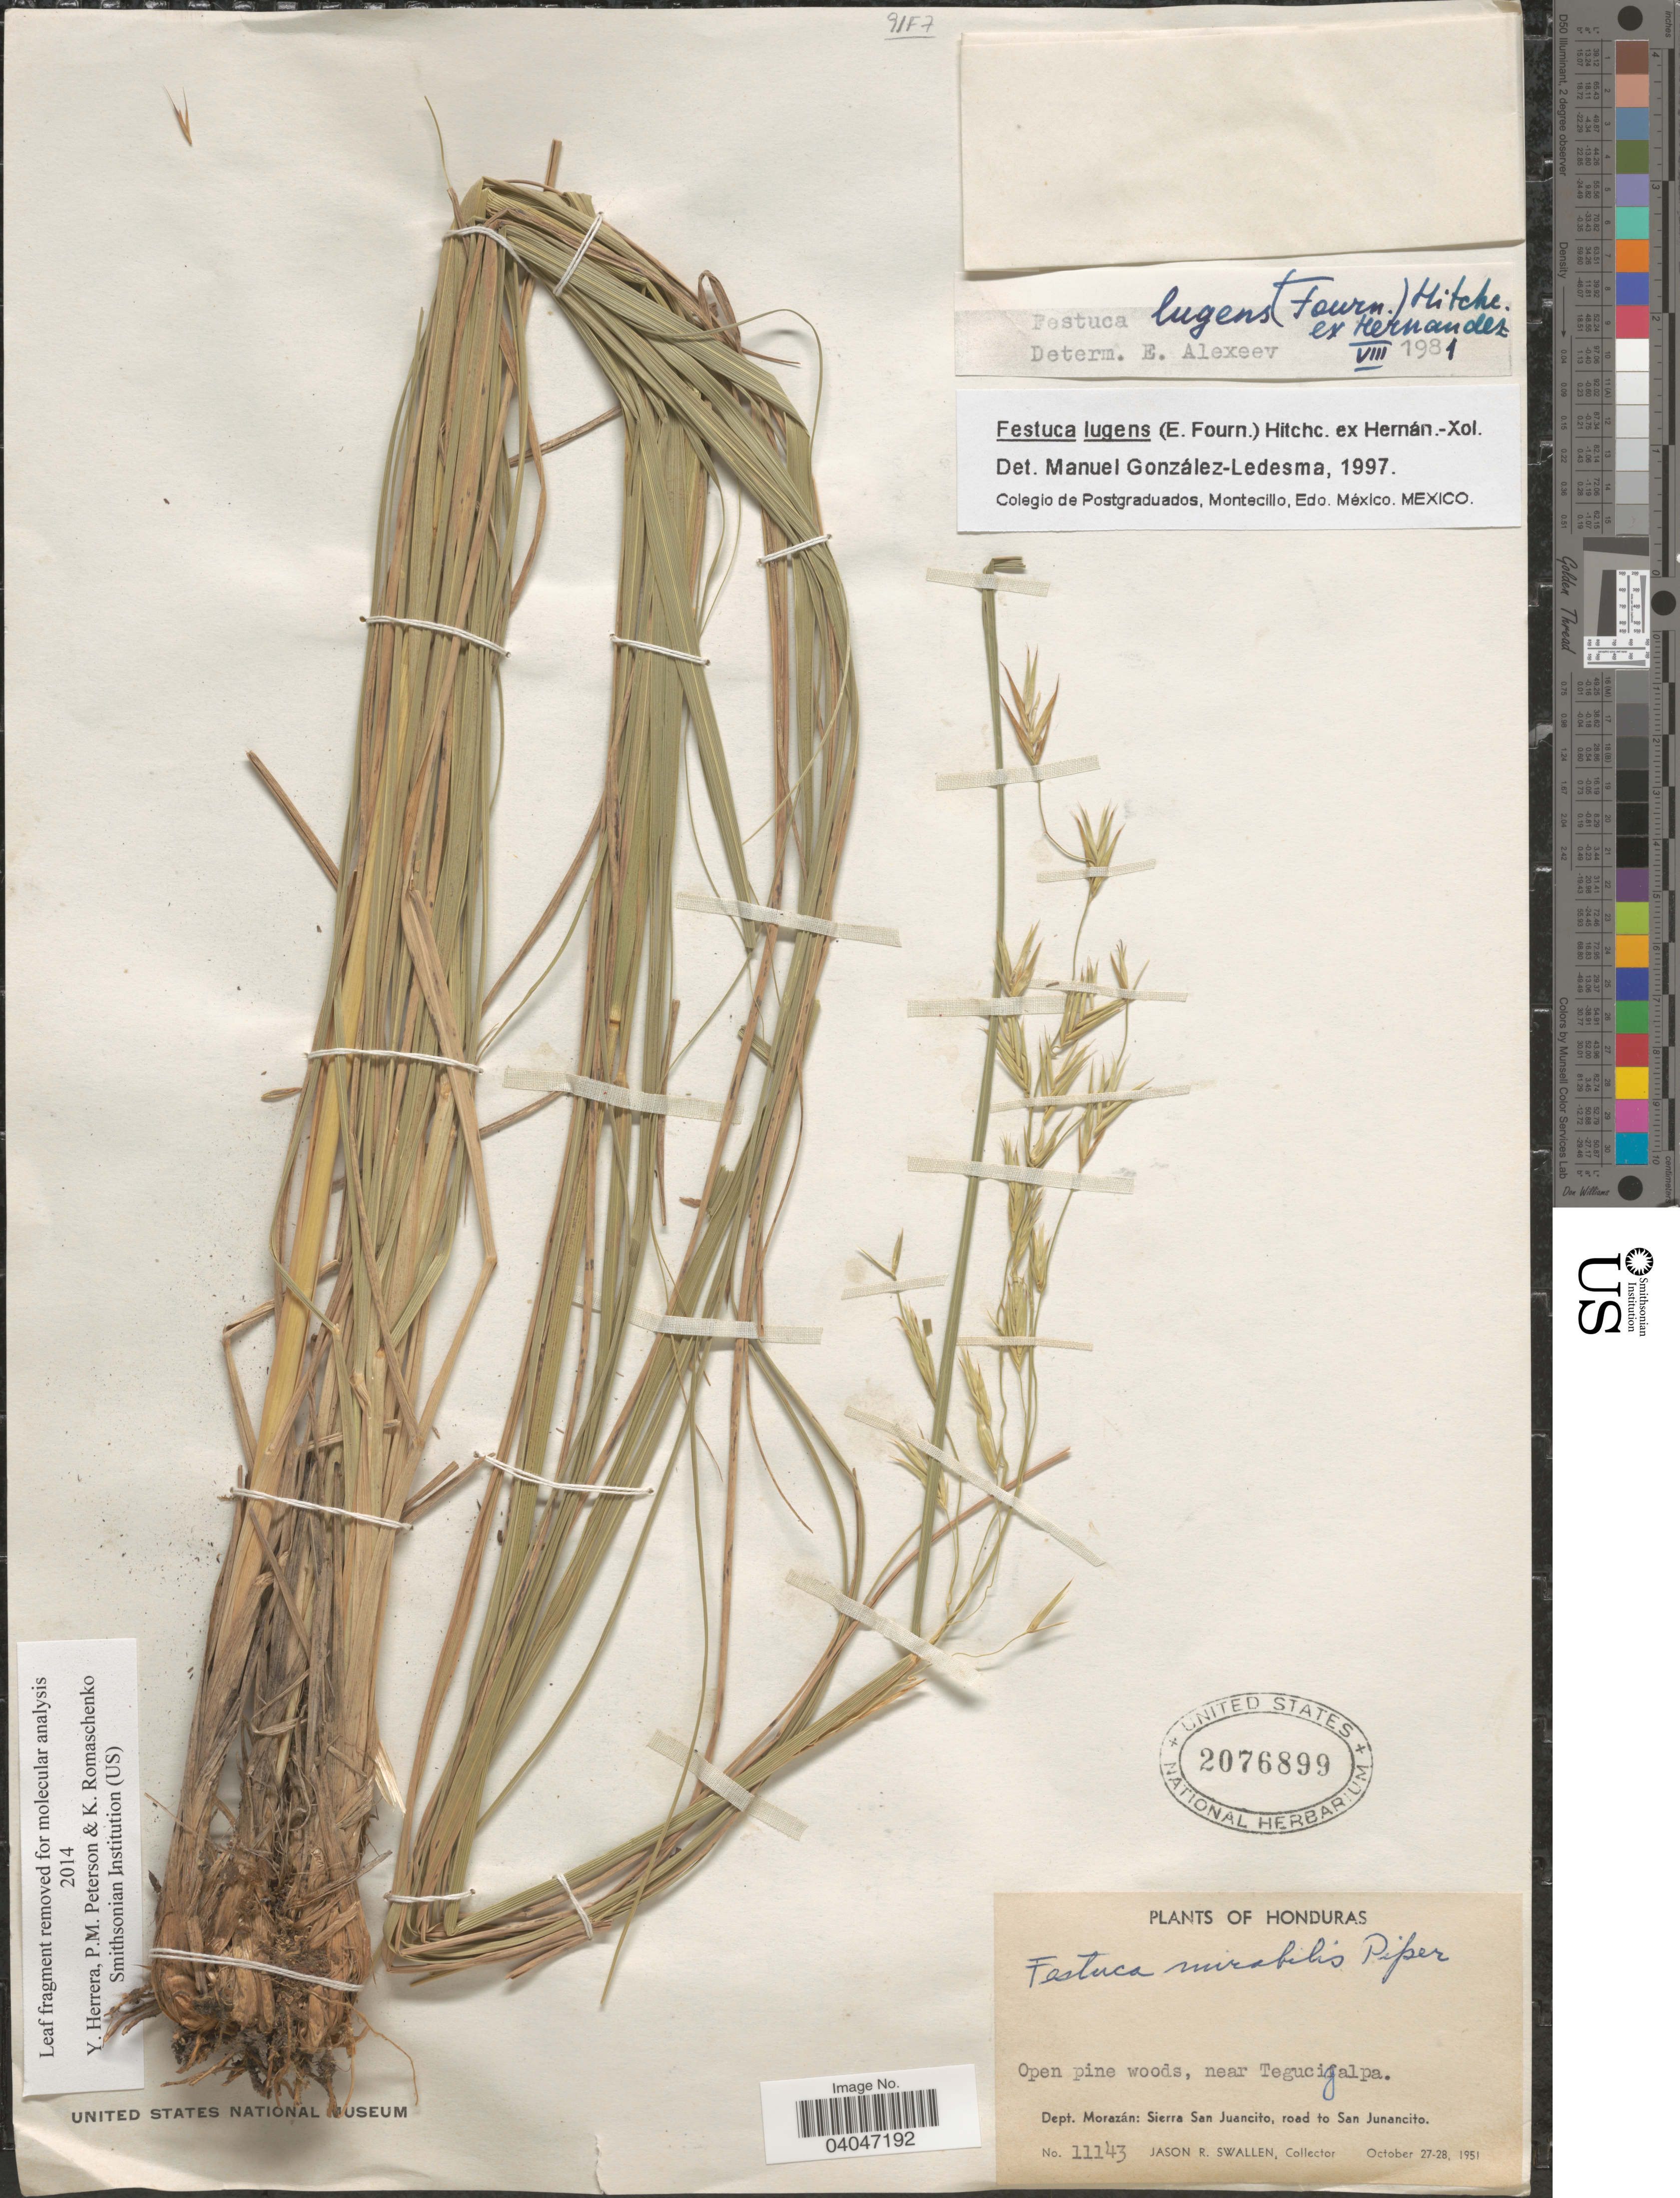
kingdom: Plantae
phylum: Tracheophyta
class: Liliopsida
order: Poales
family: Poaceae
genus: Festuca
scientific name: Festuca livida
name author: (Kunth) Willd.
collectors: J. R. Swallen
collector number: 11143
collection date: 1951-10-27/1951-10-28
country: Honduras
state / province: Fco. Morazán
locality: Open pine woods, near Tegucijalpa. Dept. Morazán: Sierra San Juancito, road to San Junancito.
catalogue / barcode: US 2076899